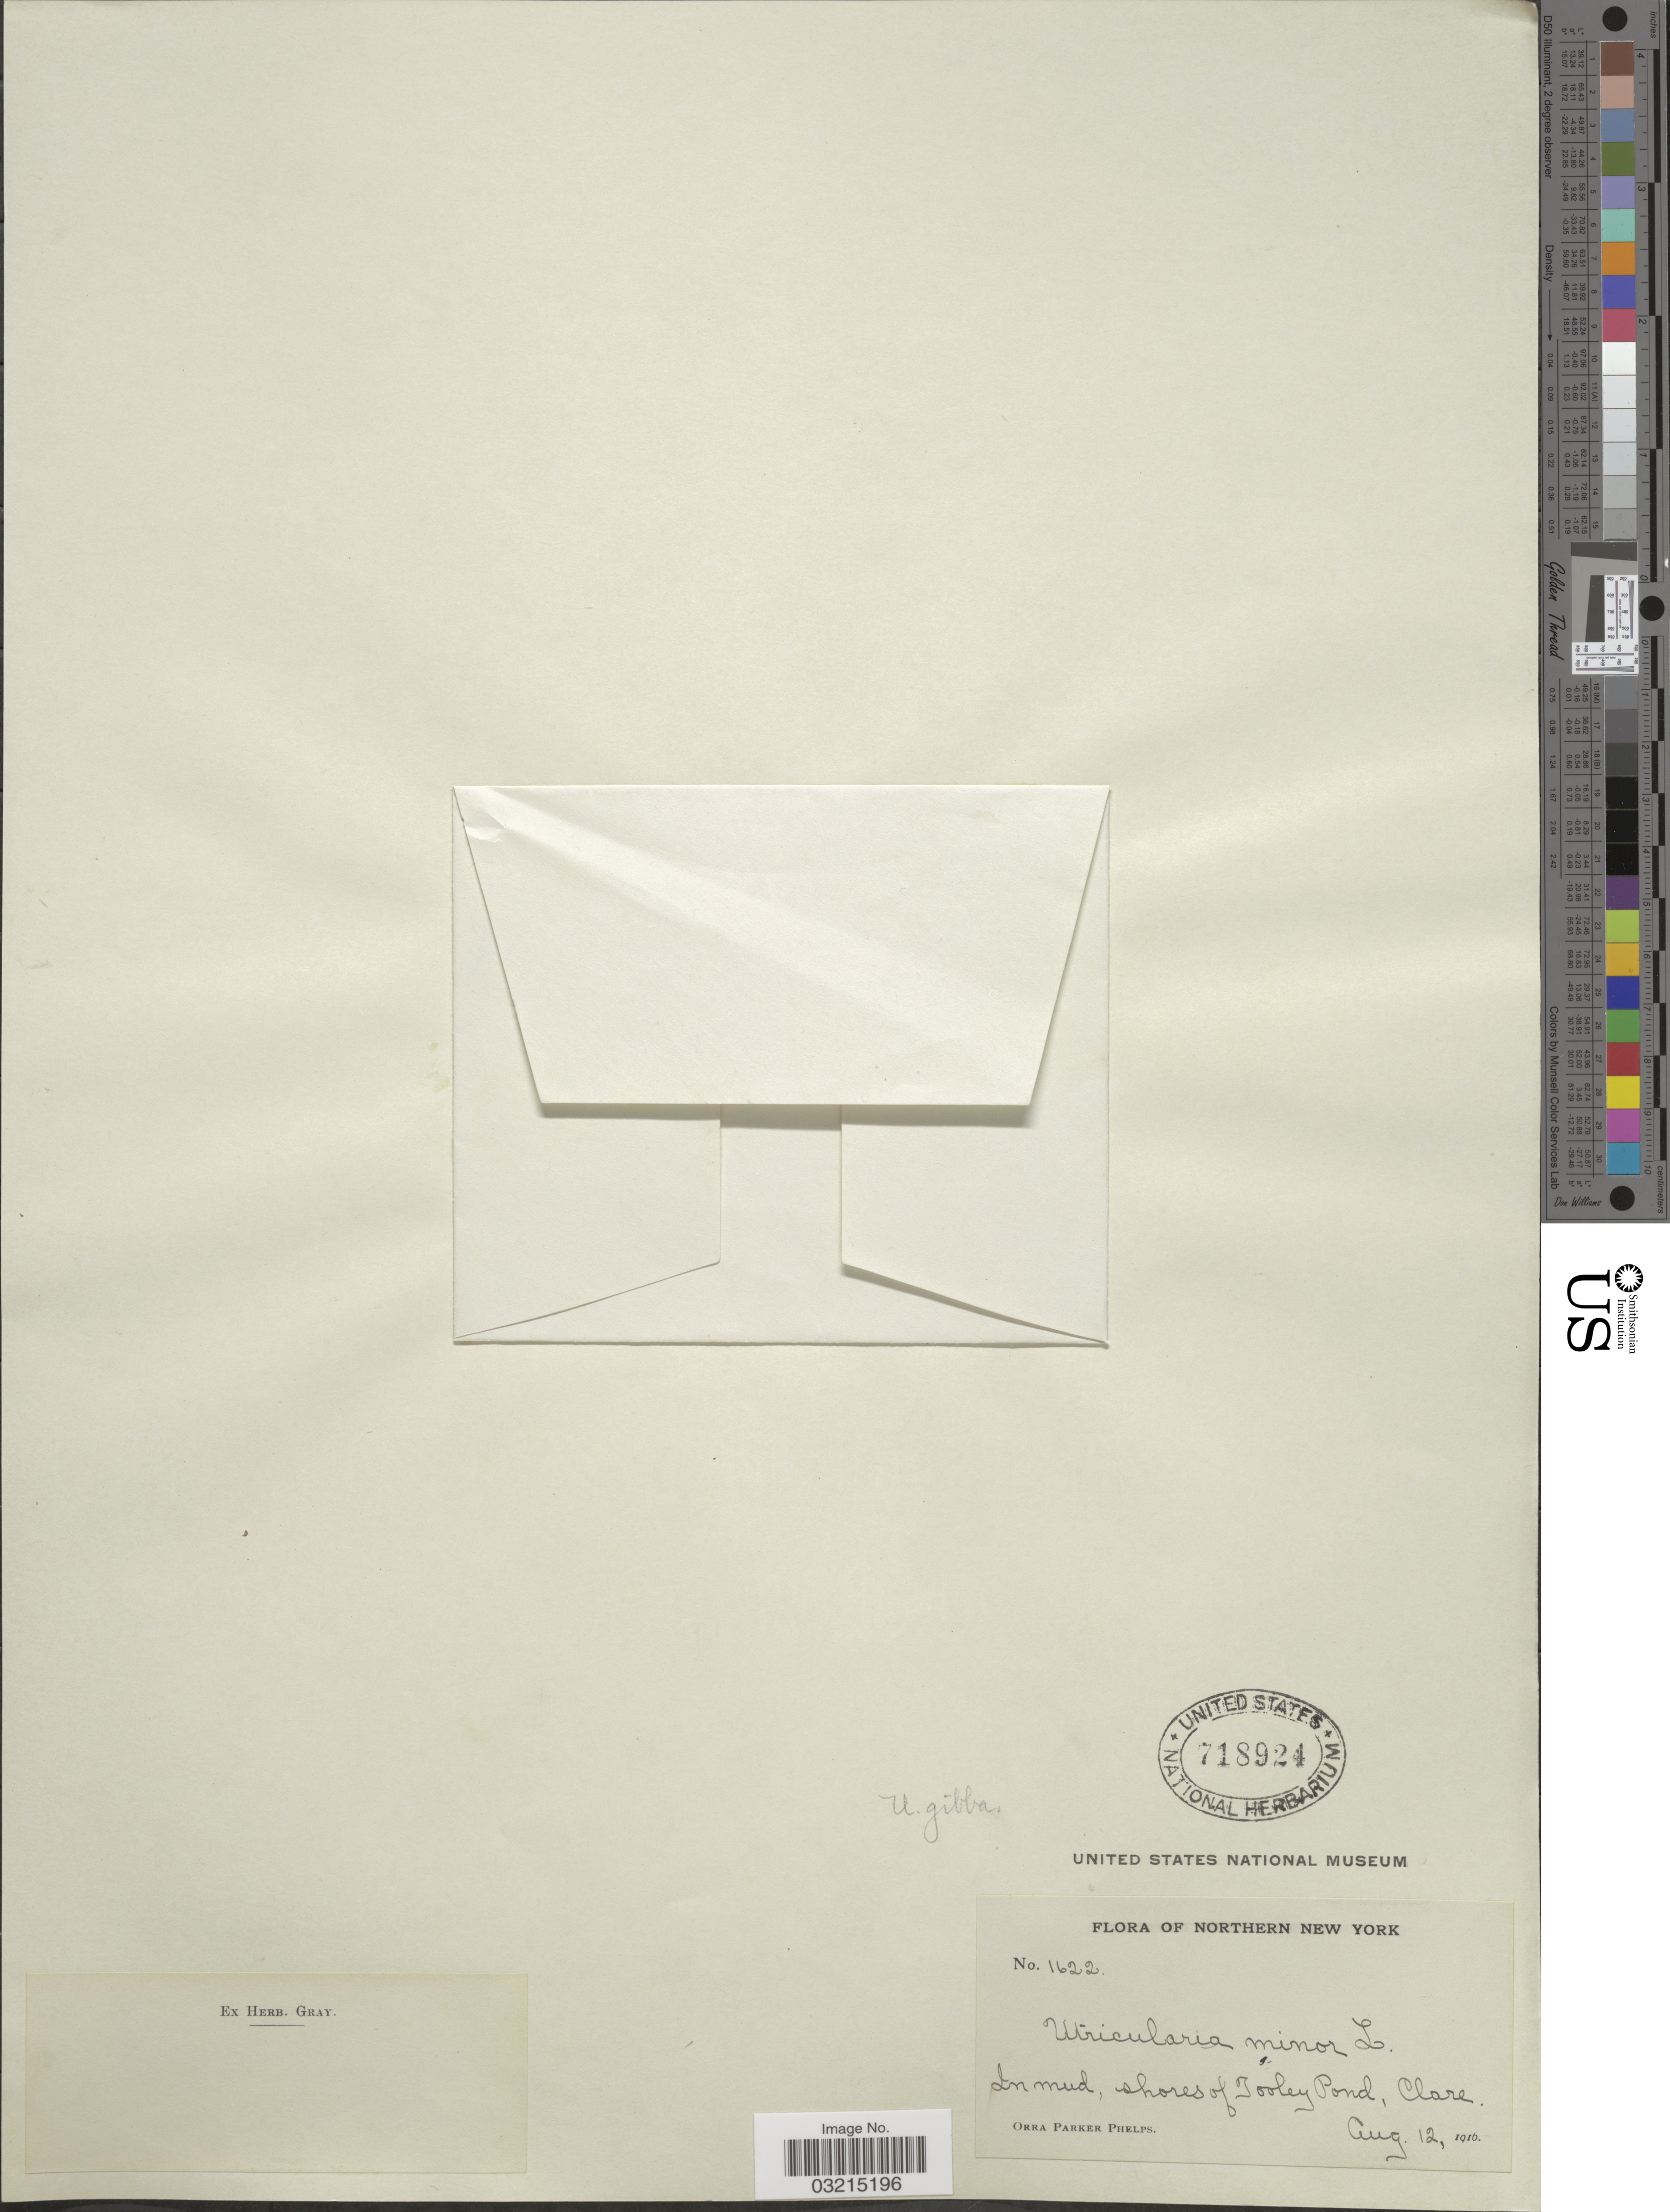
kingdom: Plantae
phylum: Tracheophyta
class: Magnoliopsida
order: Lamiales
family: Lentibulariaceae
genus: Utricularia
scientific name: Utricularia gibba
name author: L.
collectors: O. P. Phelps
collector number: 1622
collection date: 1916-08-12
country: United States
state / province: New York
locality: Northern New York. Shores of Tooley Pond, Clare.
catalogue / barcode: US 718924